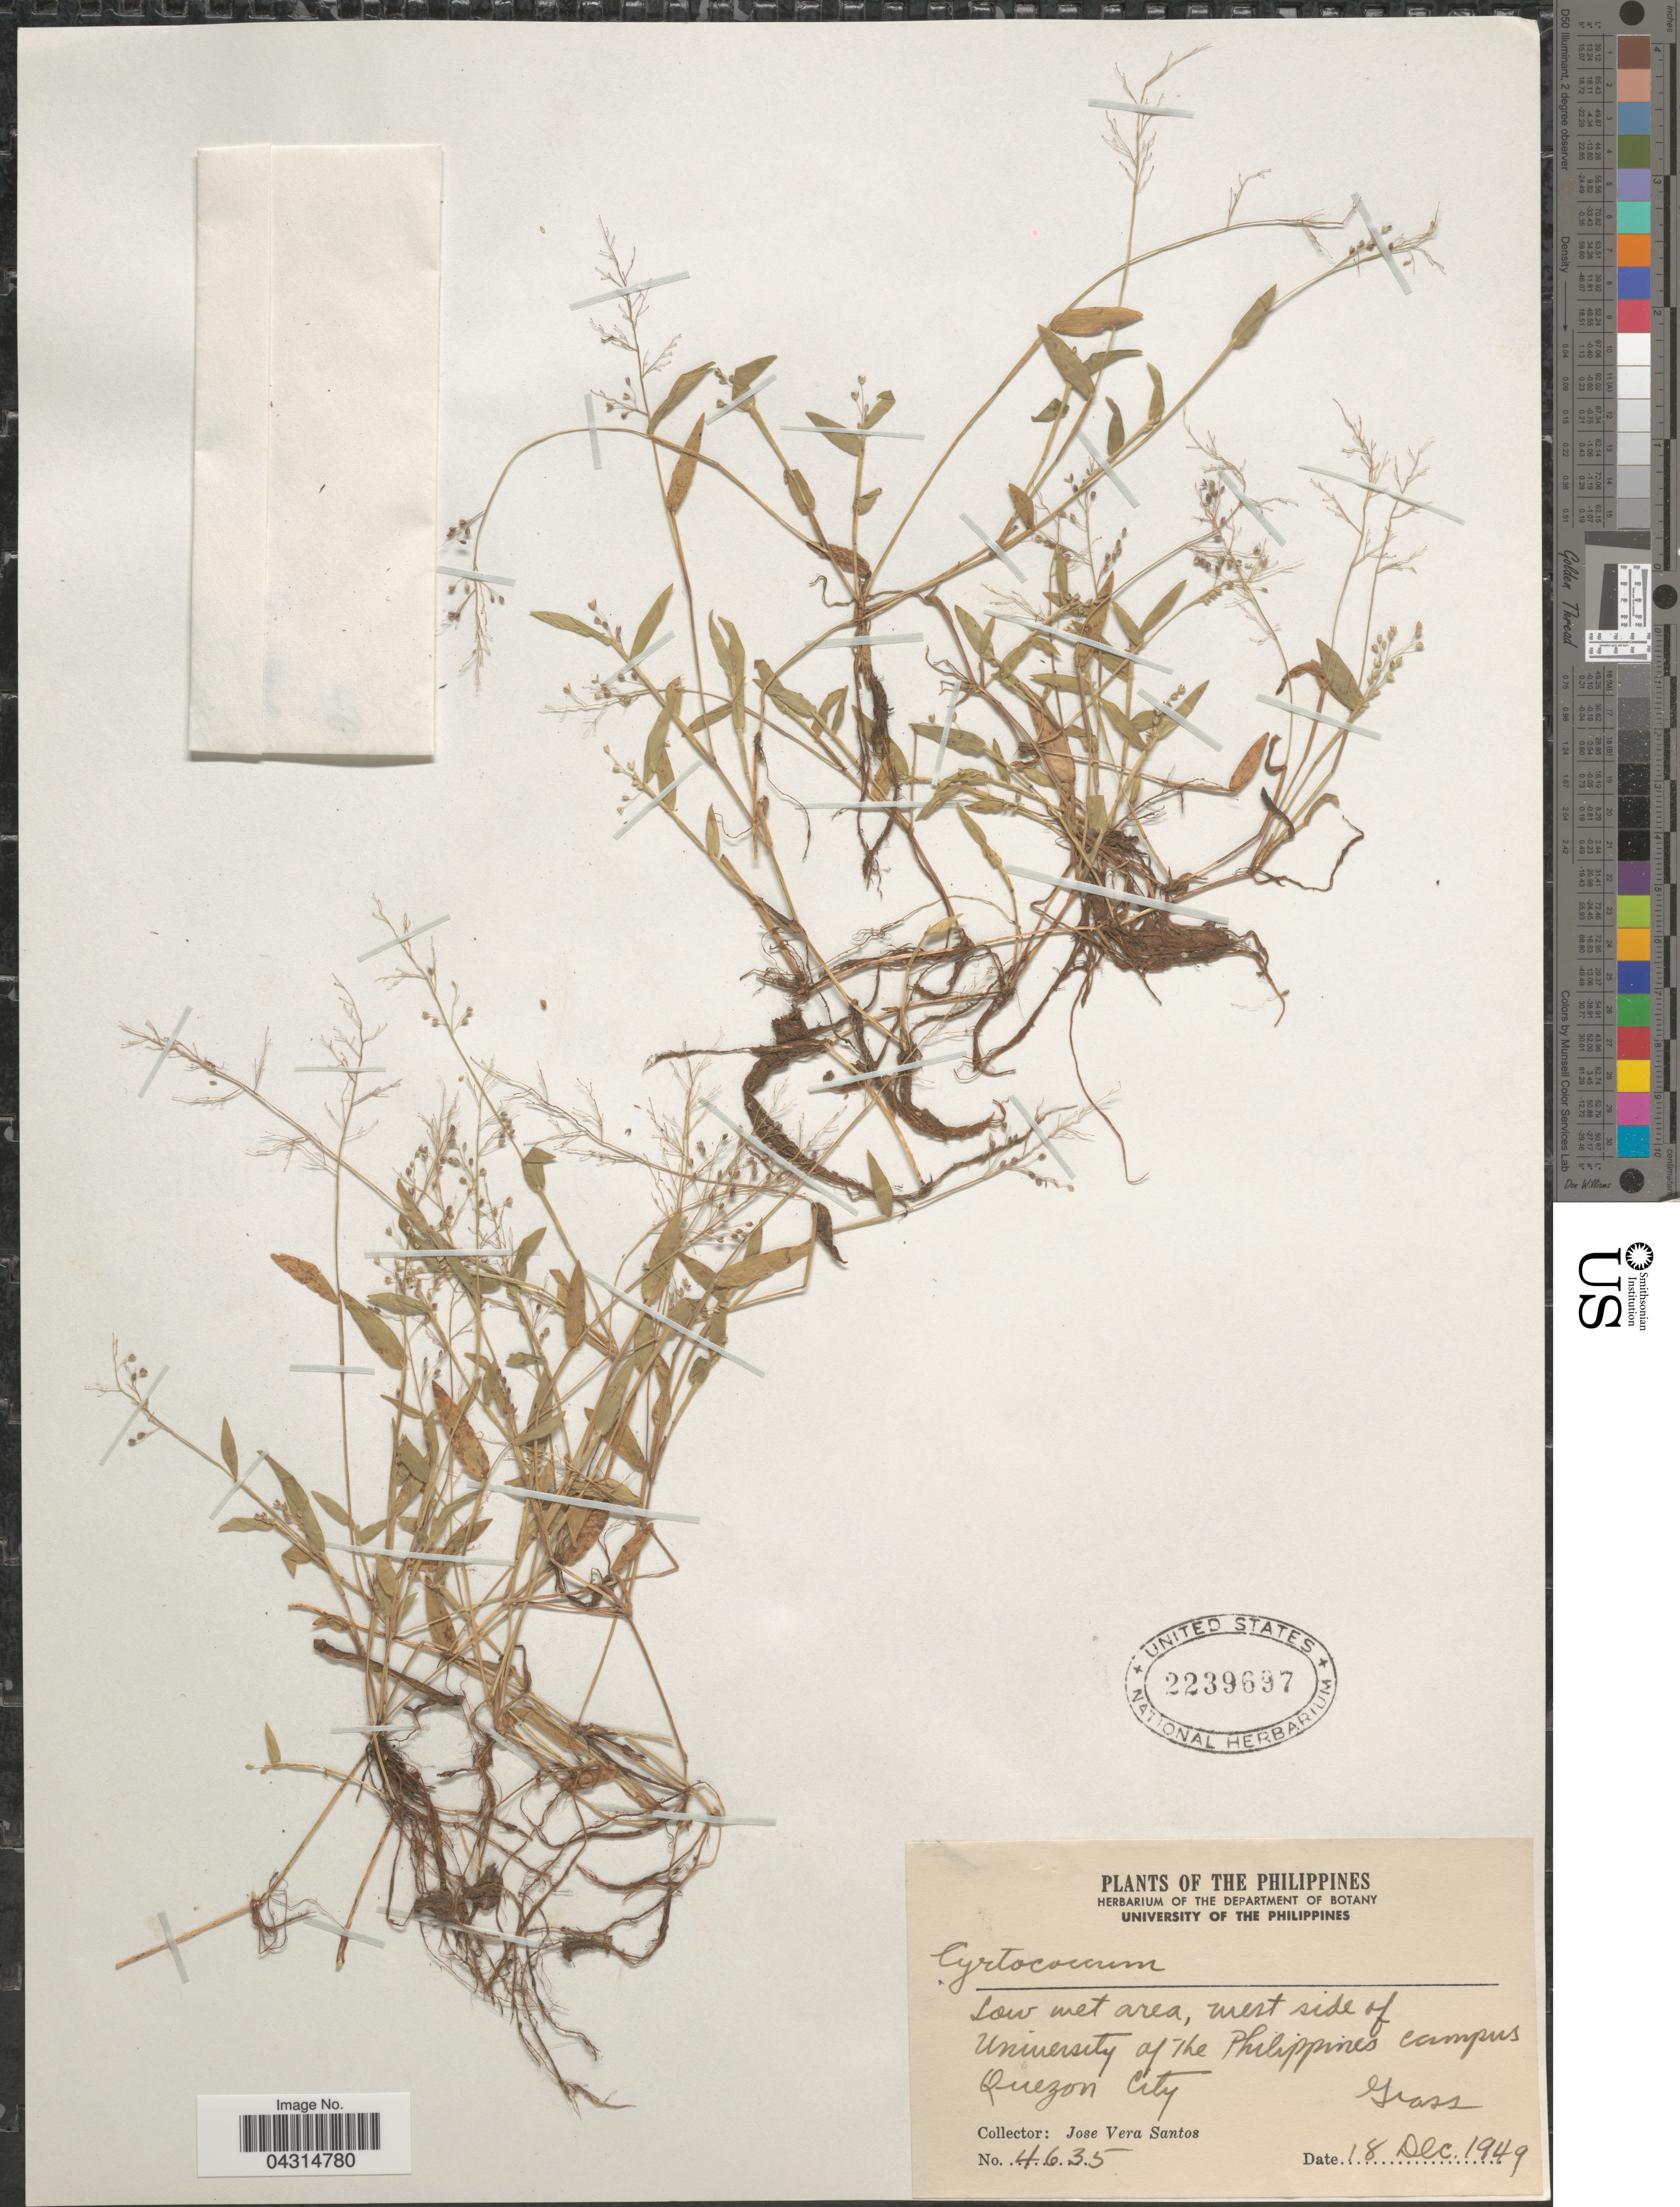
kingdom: Plantae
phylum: Tracheophyta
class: Liliopsida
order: Poales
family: Poaceae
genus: Cyrtococcum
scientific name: Cyrtococcum sp.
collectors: J. Santos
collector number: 4635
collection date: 1949-12-18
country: Philippines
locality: Low wet area, west side of University of the Philippines campus Quezon City.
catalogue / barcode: US 2239697